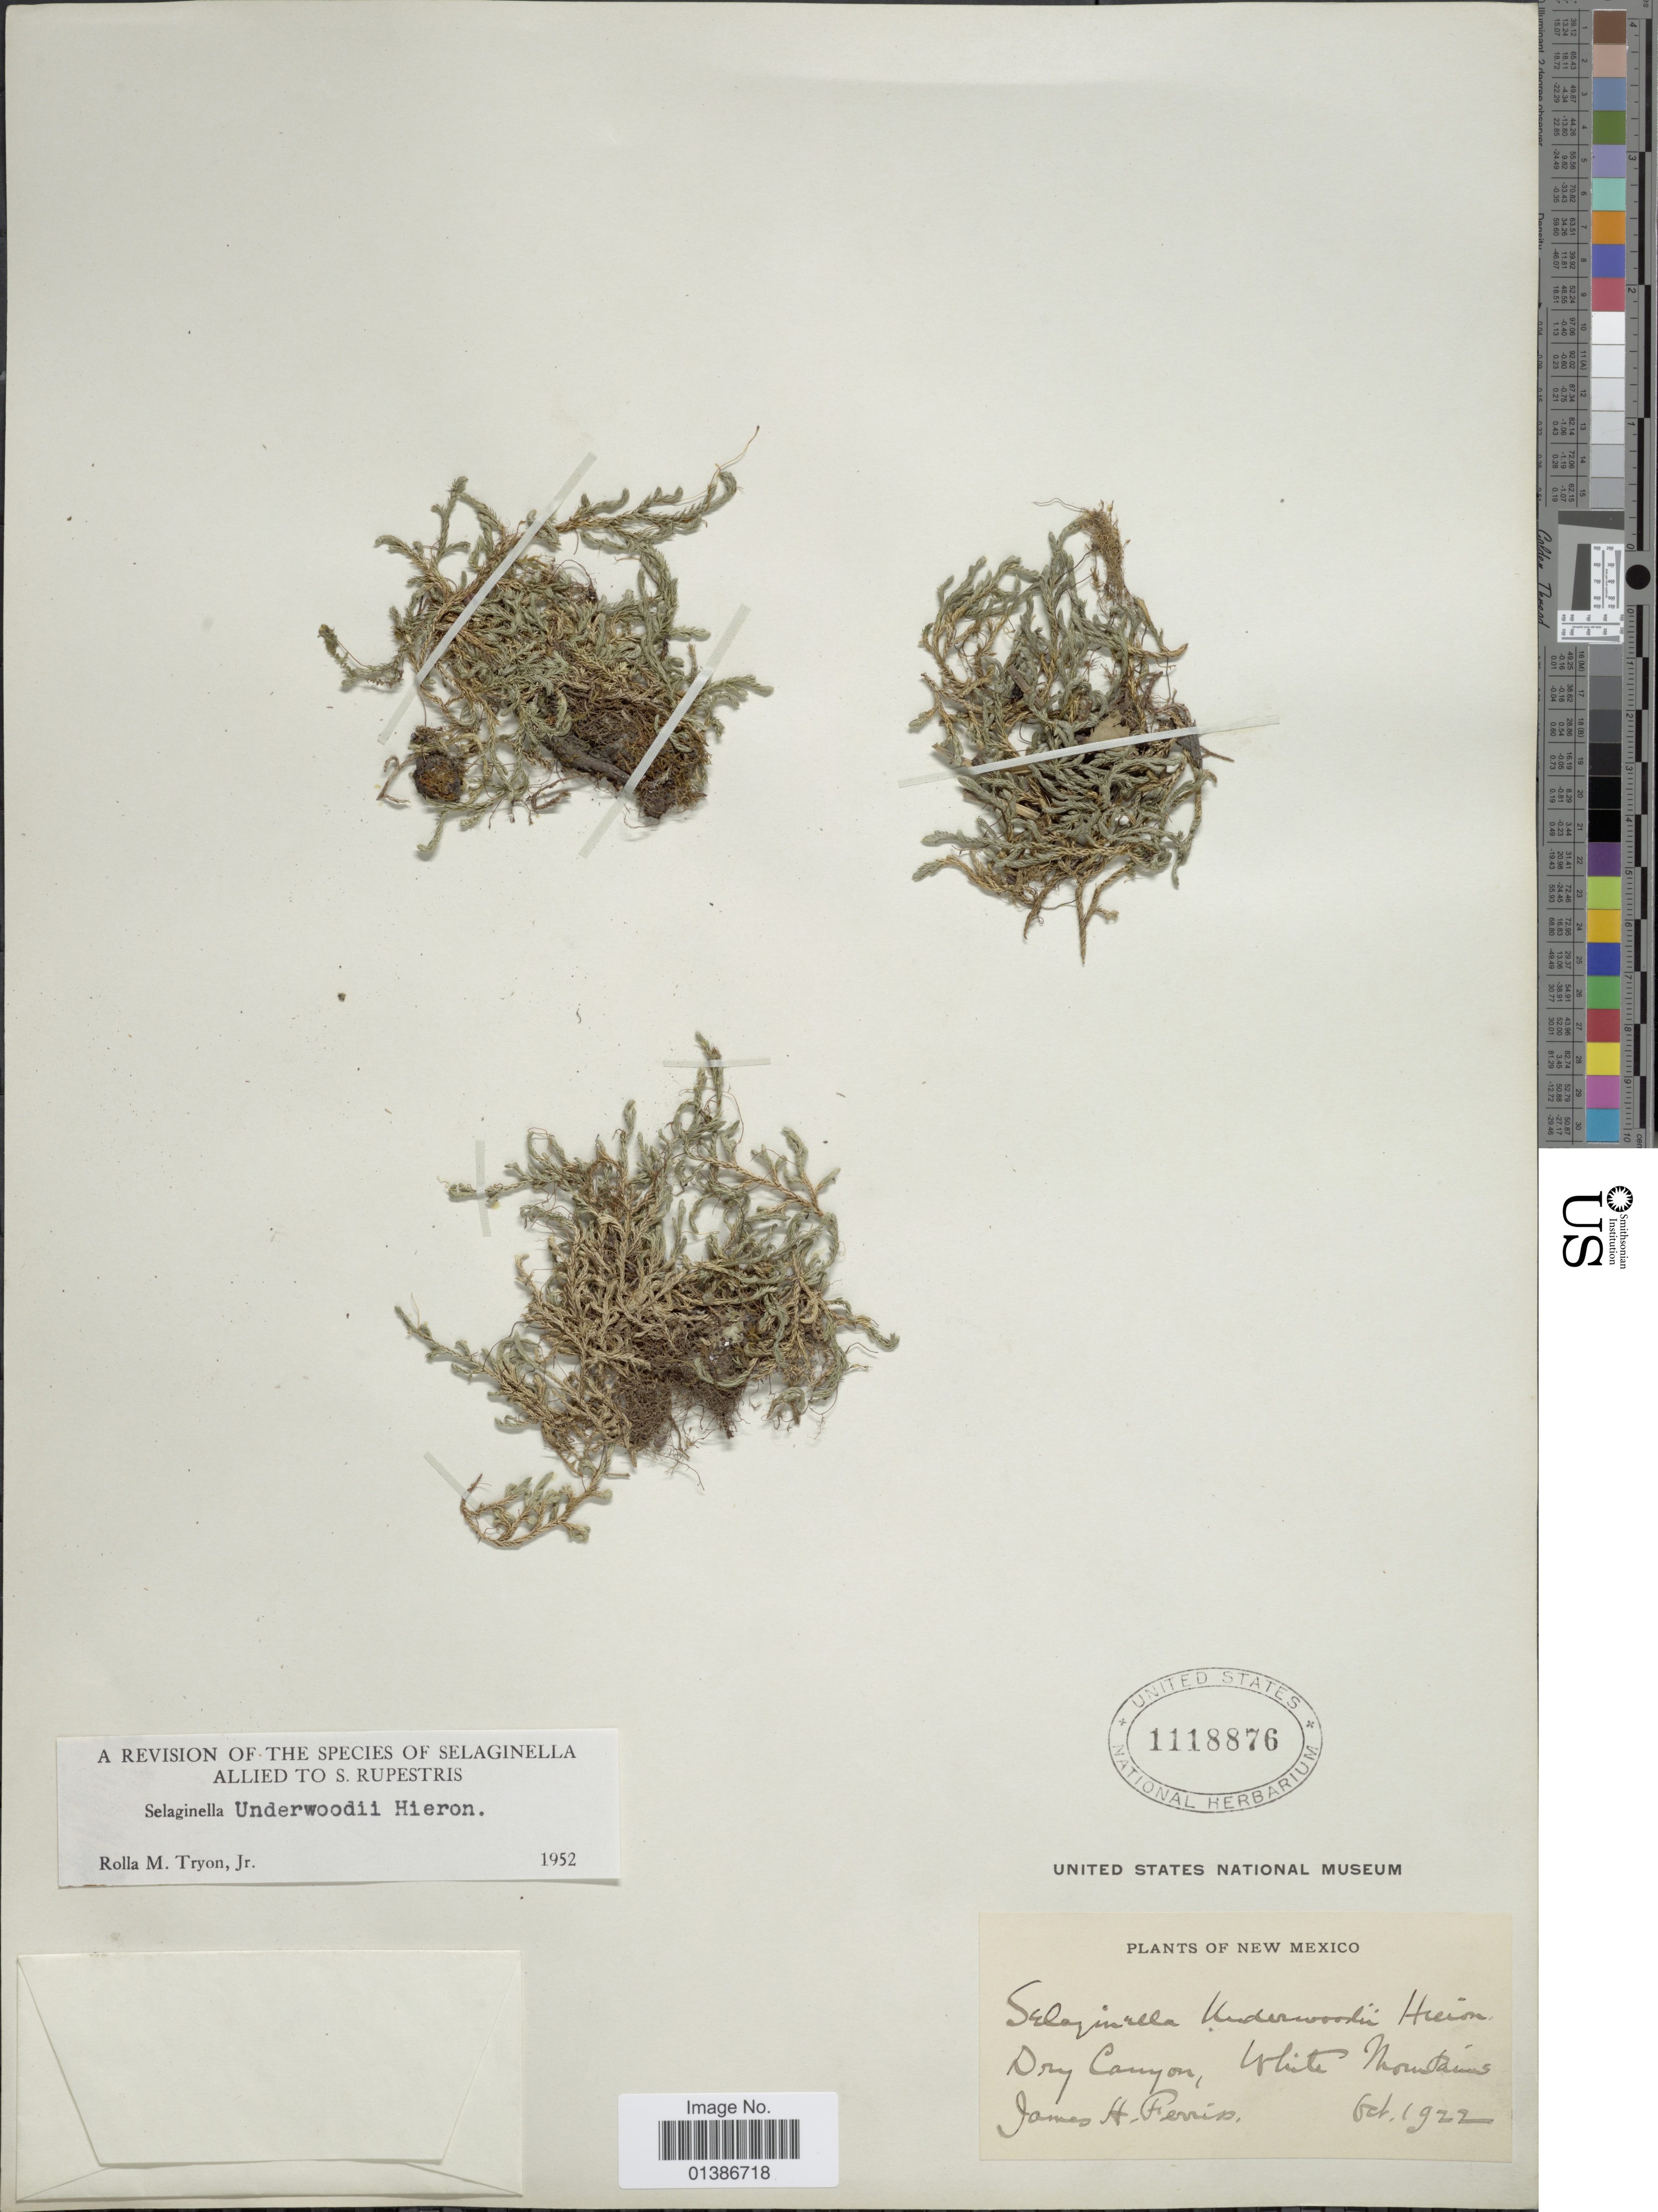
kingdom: Plantae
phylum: Tracheophyta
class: Lycopodiopsida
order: Selaginellales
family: Selaginellaceae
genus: Selaginella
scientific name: Selaginella underwoodii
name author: Hieron.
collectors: J. Ferriss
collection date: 1922-10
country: United States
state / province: New Mexico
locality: Dry Canyon, White Mountains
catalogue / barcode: US 1118876